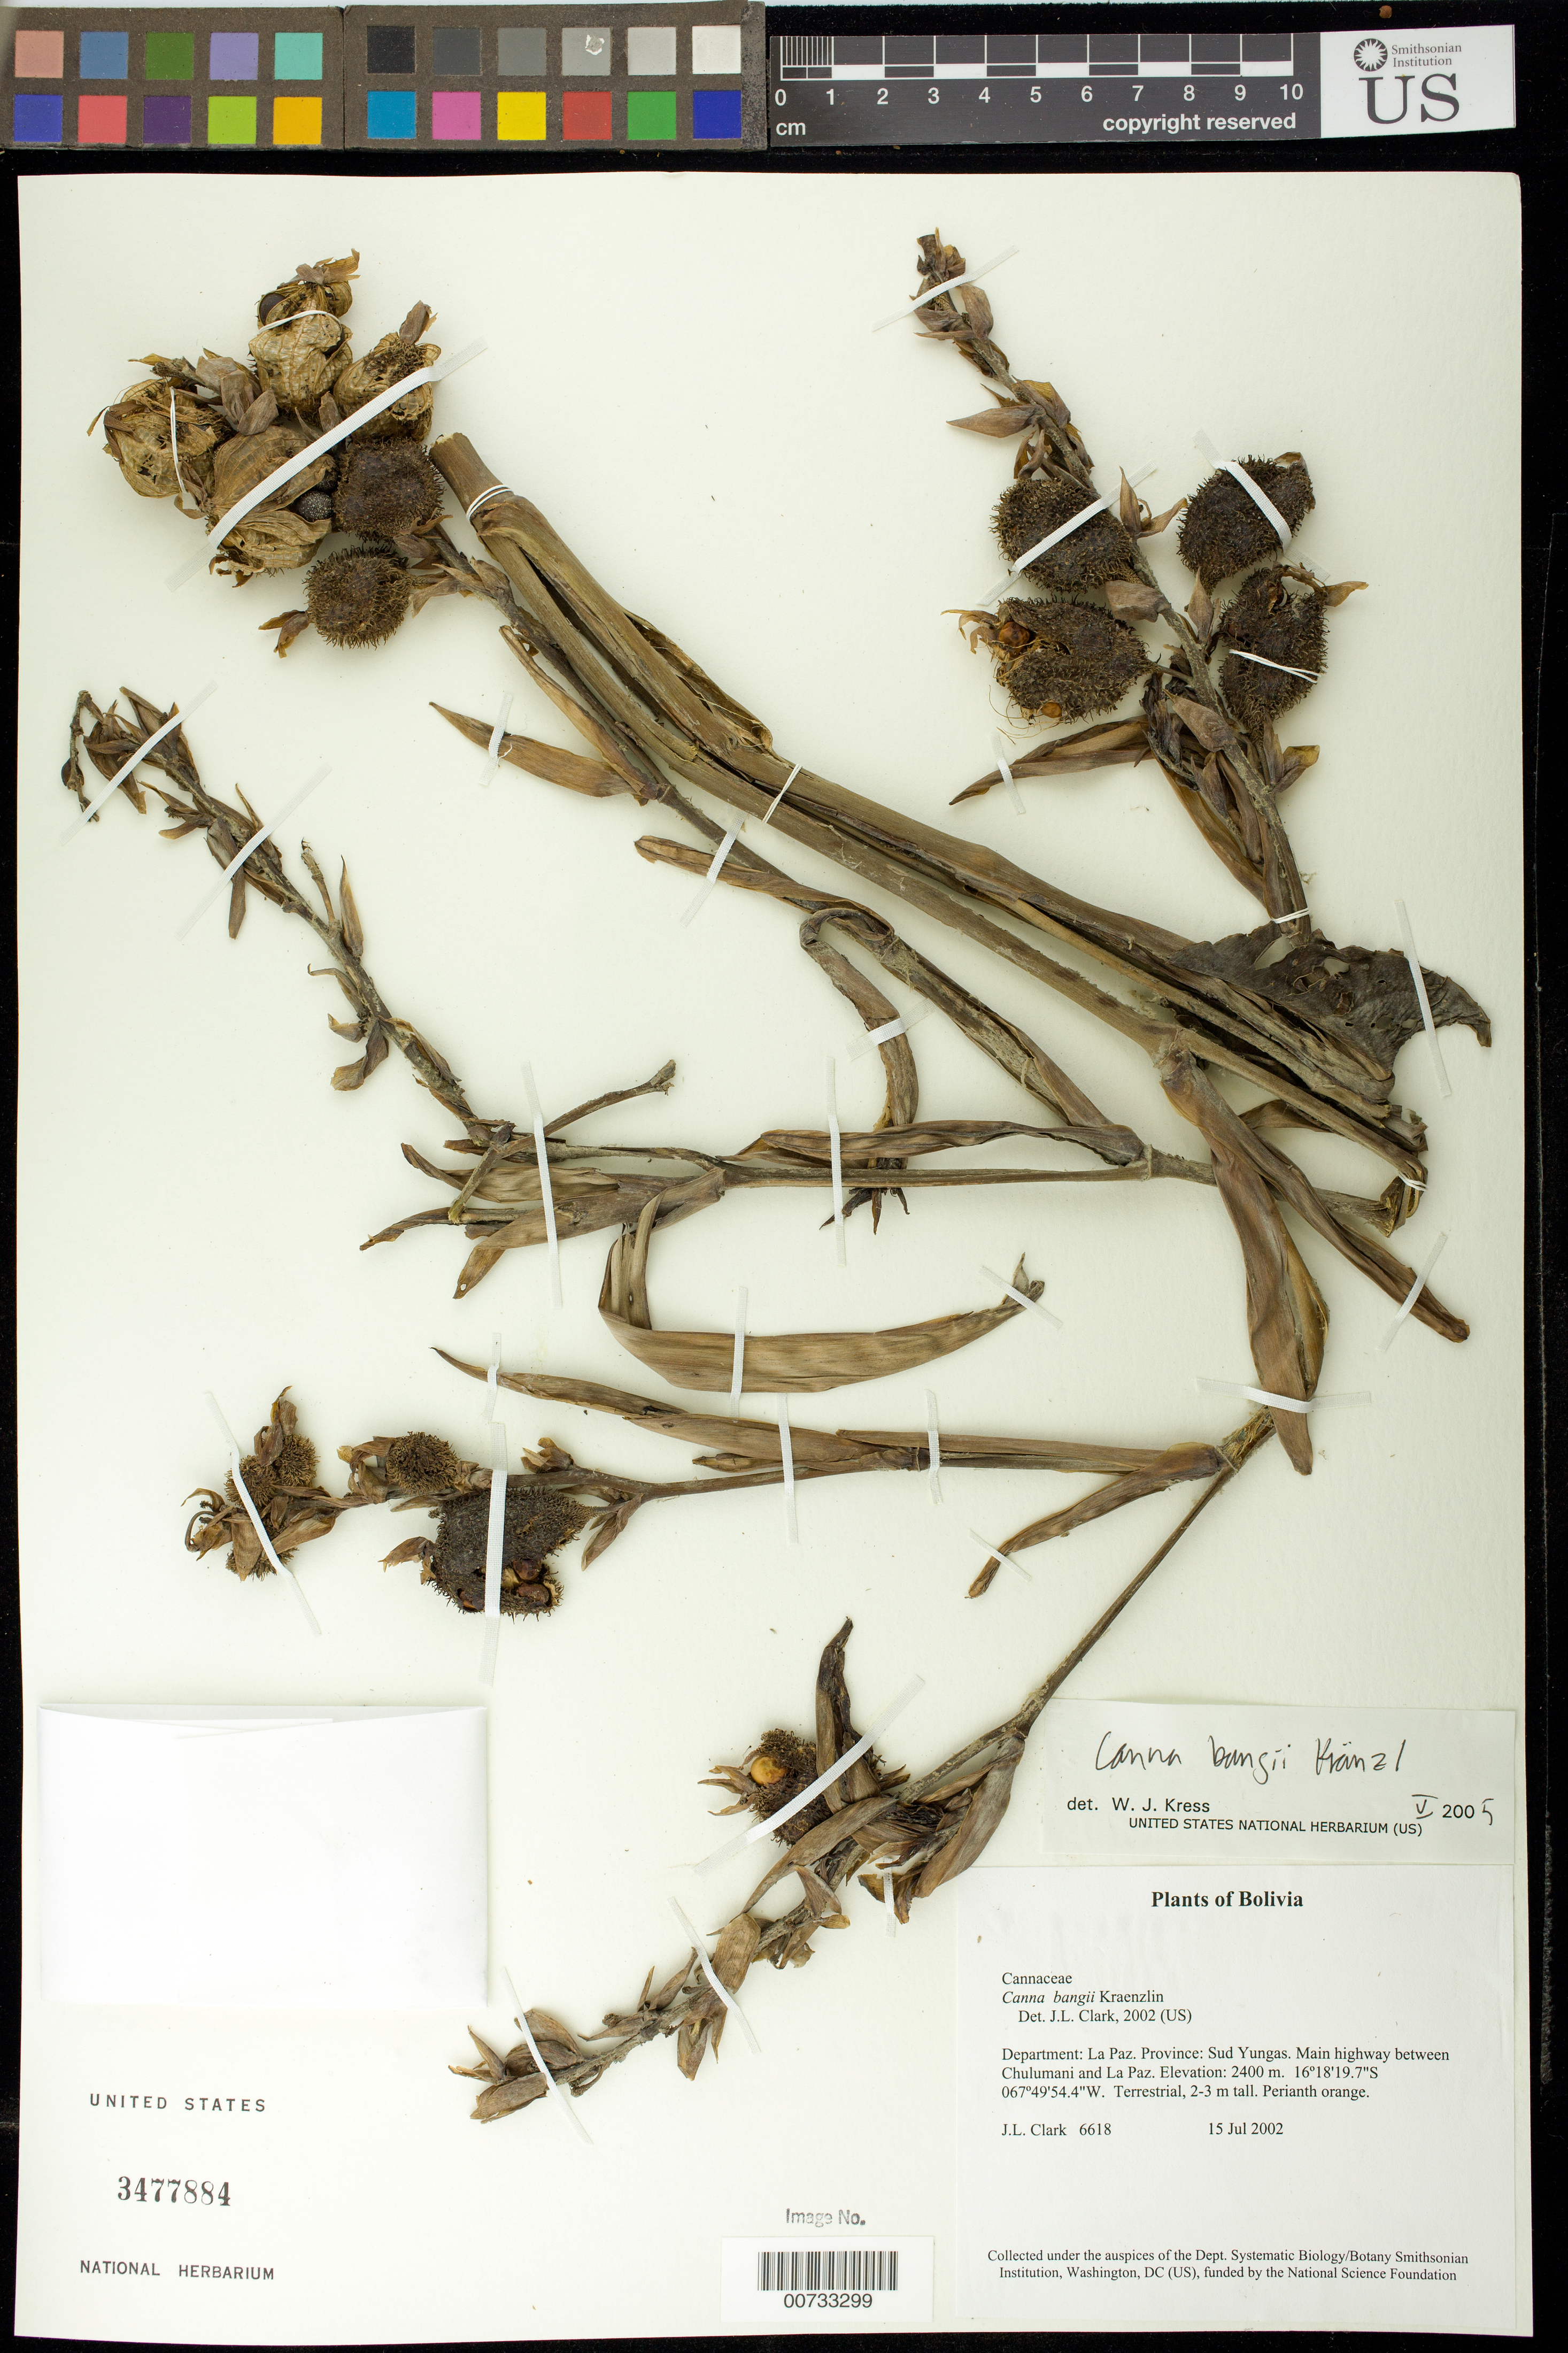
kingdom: Plantae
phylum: Tracheophyta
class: Liliopsida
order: Zingiberales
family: Cannaceae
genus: Canna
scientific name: Canna bangii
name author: Kraenzl. in Engl.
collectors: J. L. Clark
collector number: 6618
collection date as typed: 15 Jul 2002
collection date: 2002-07-15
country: Bolivia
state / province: La Paz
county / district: Sud Yungas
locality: Main highway between Chulumani and La Paz.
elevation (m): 2400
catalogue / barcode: US 3477884